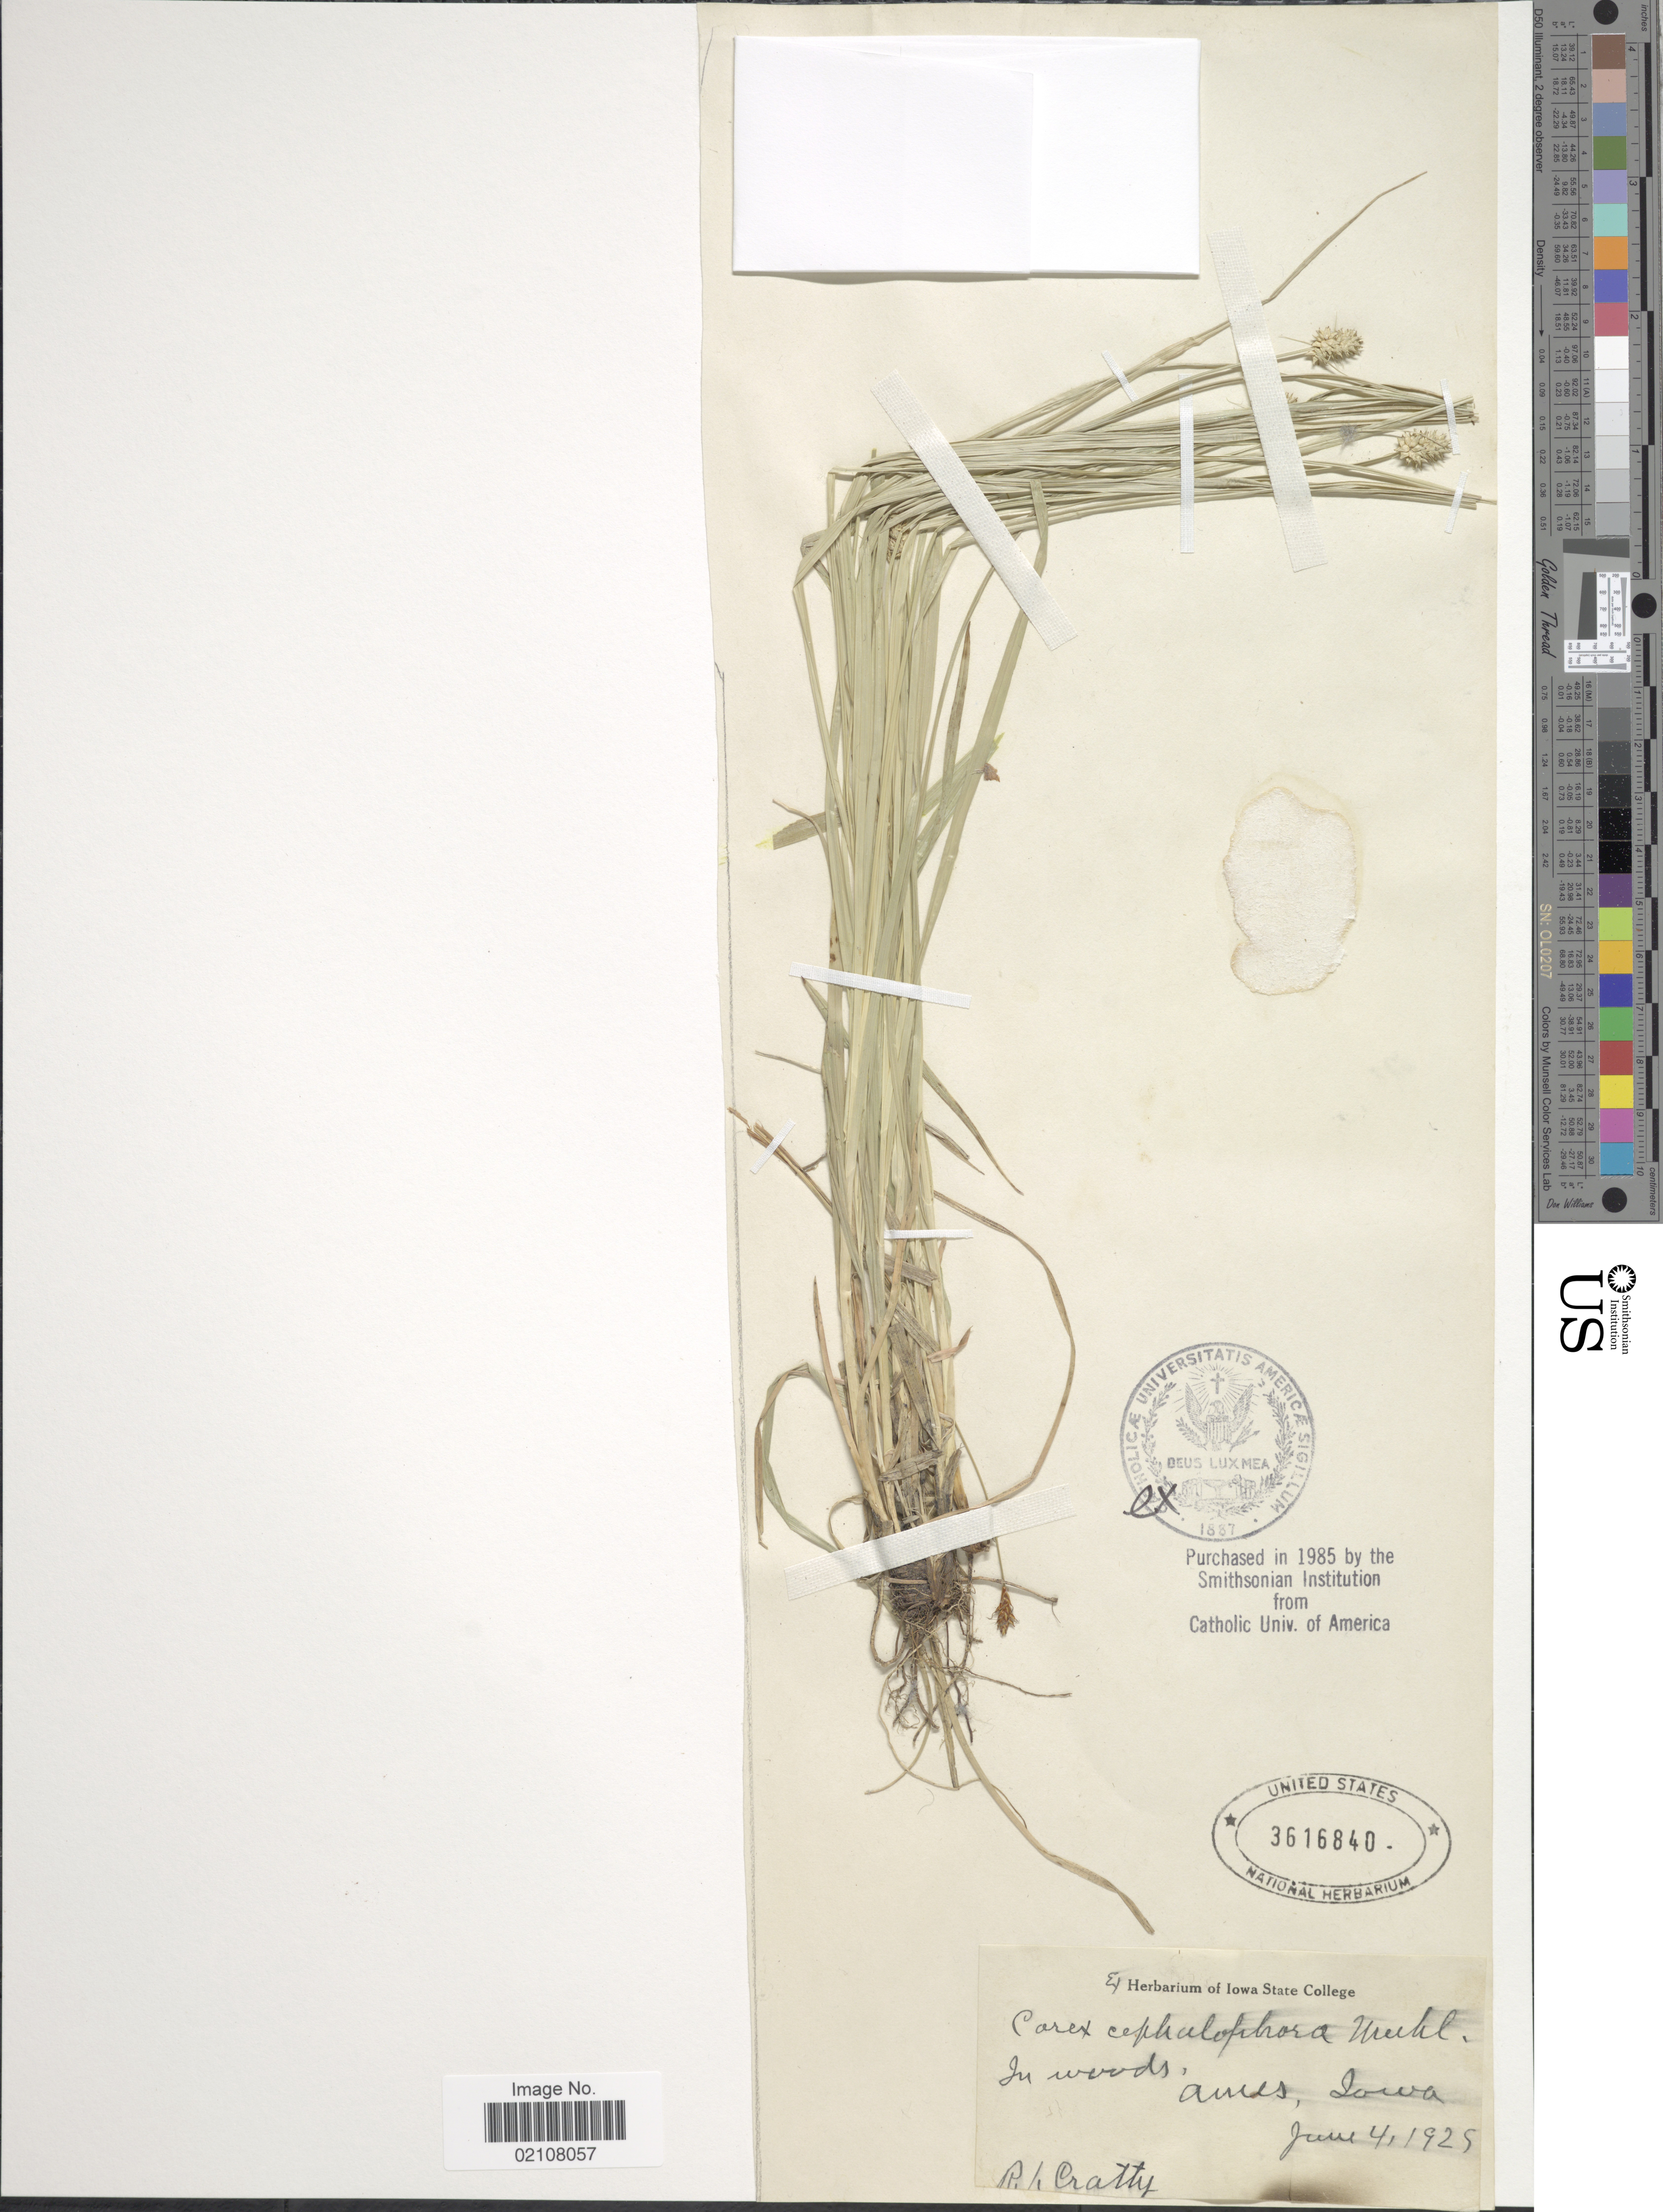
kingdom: Plantae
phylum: Tracheophyta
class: Liliopsida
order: Poales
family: Cyperaceae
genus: Carex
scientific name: Carex cephalophora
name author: Muhl. ex Willd.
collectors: R. Cratty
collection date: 1929-06-04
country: United States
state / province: Iowa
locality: In woods Ames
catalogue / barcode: US 3616840